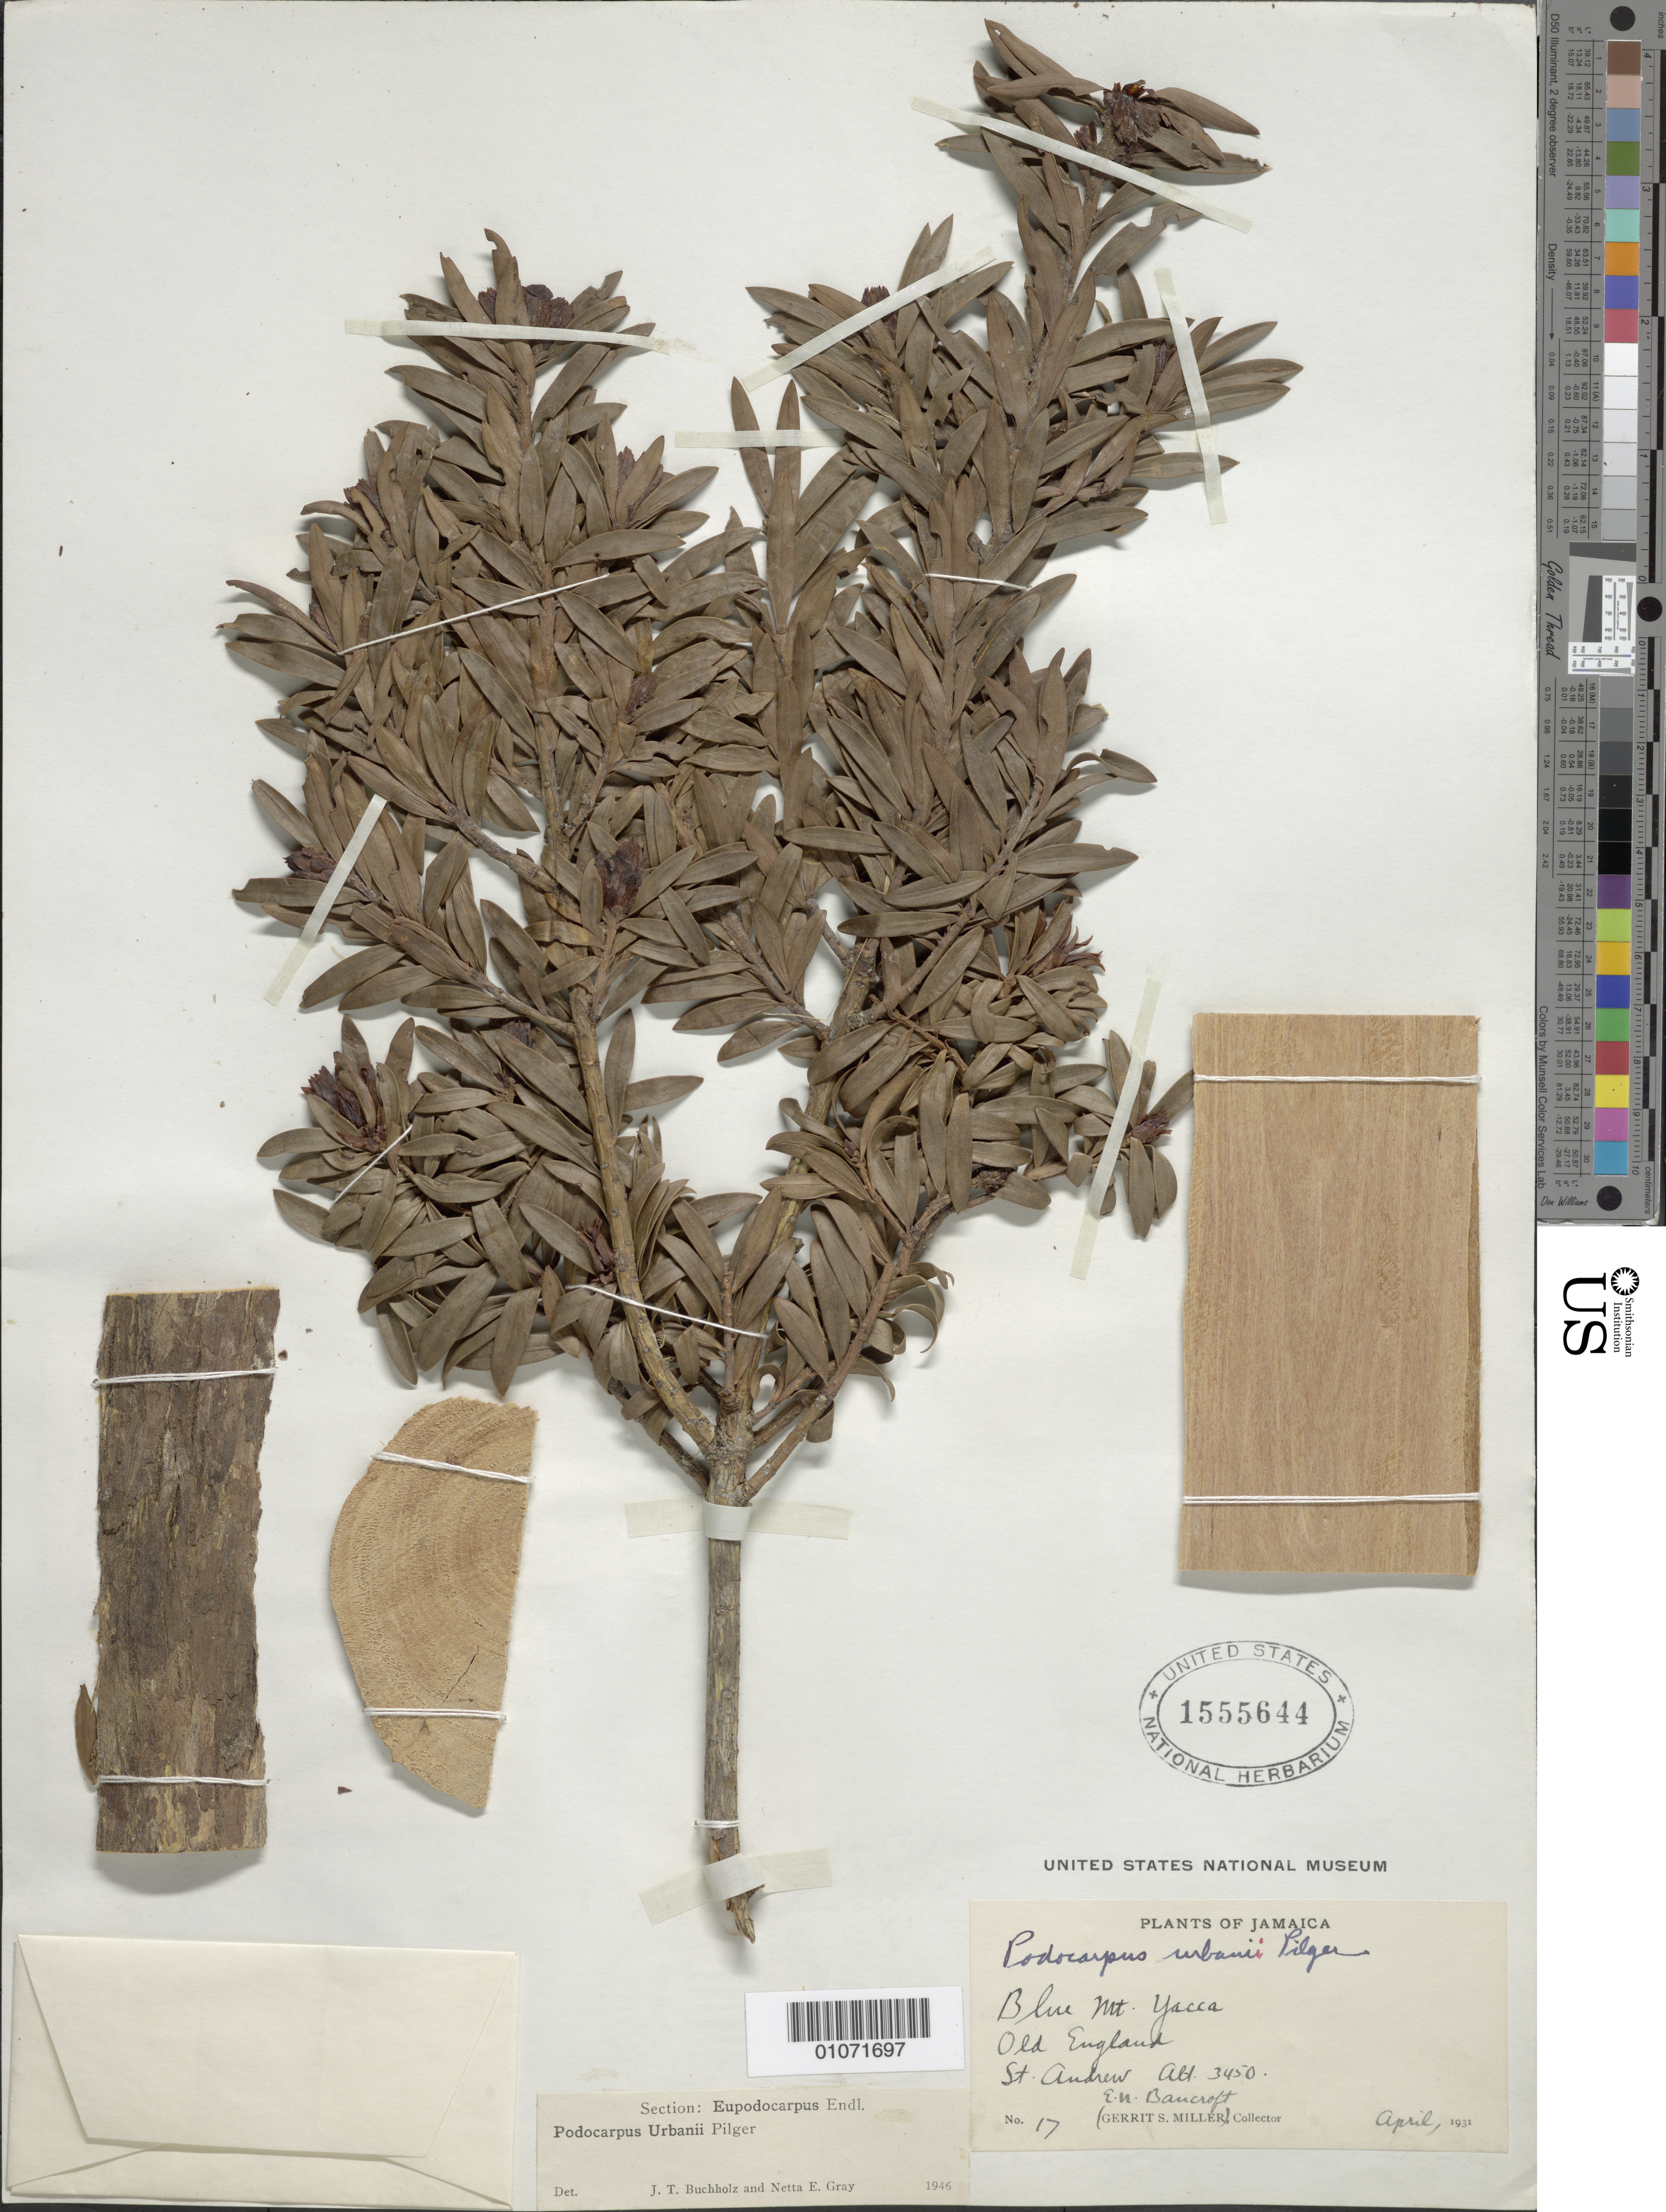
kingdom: Plantae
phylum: Tracheophyta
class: Pinopsida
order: Pinales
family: Podocarpaceae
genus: Podocarpus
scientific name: Podocarpus urbani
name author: Pilg.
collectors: G. S. Miller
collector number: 17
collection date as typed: Apr 1931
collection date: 1931-04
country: Jamaica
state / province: Saint Andrew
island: Jamaica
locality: Blue Mountain Yacca. Old England.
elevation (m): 1052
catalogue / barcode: US 1555644